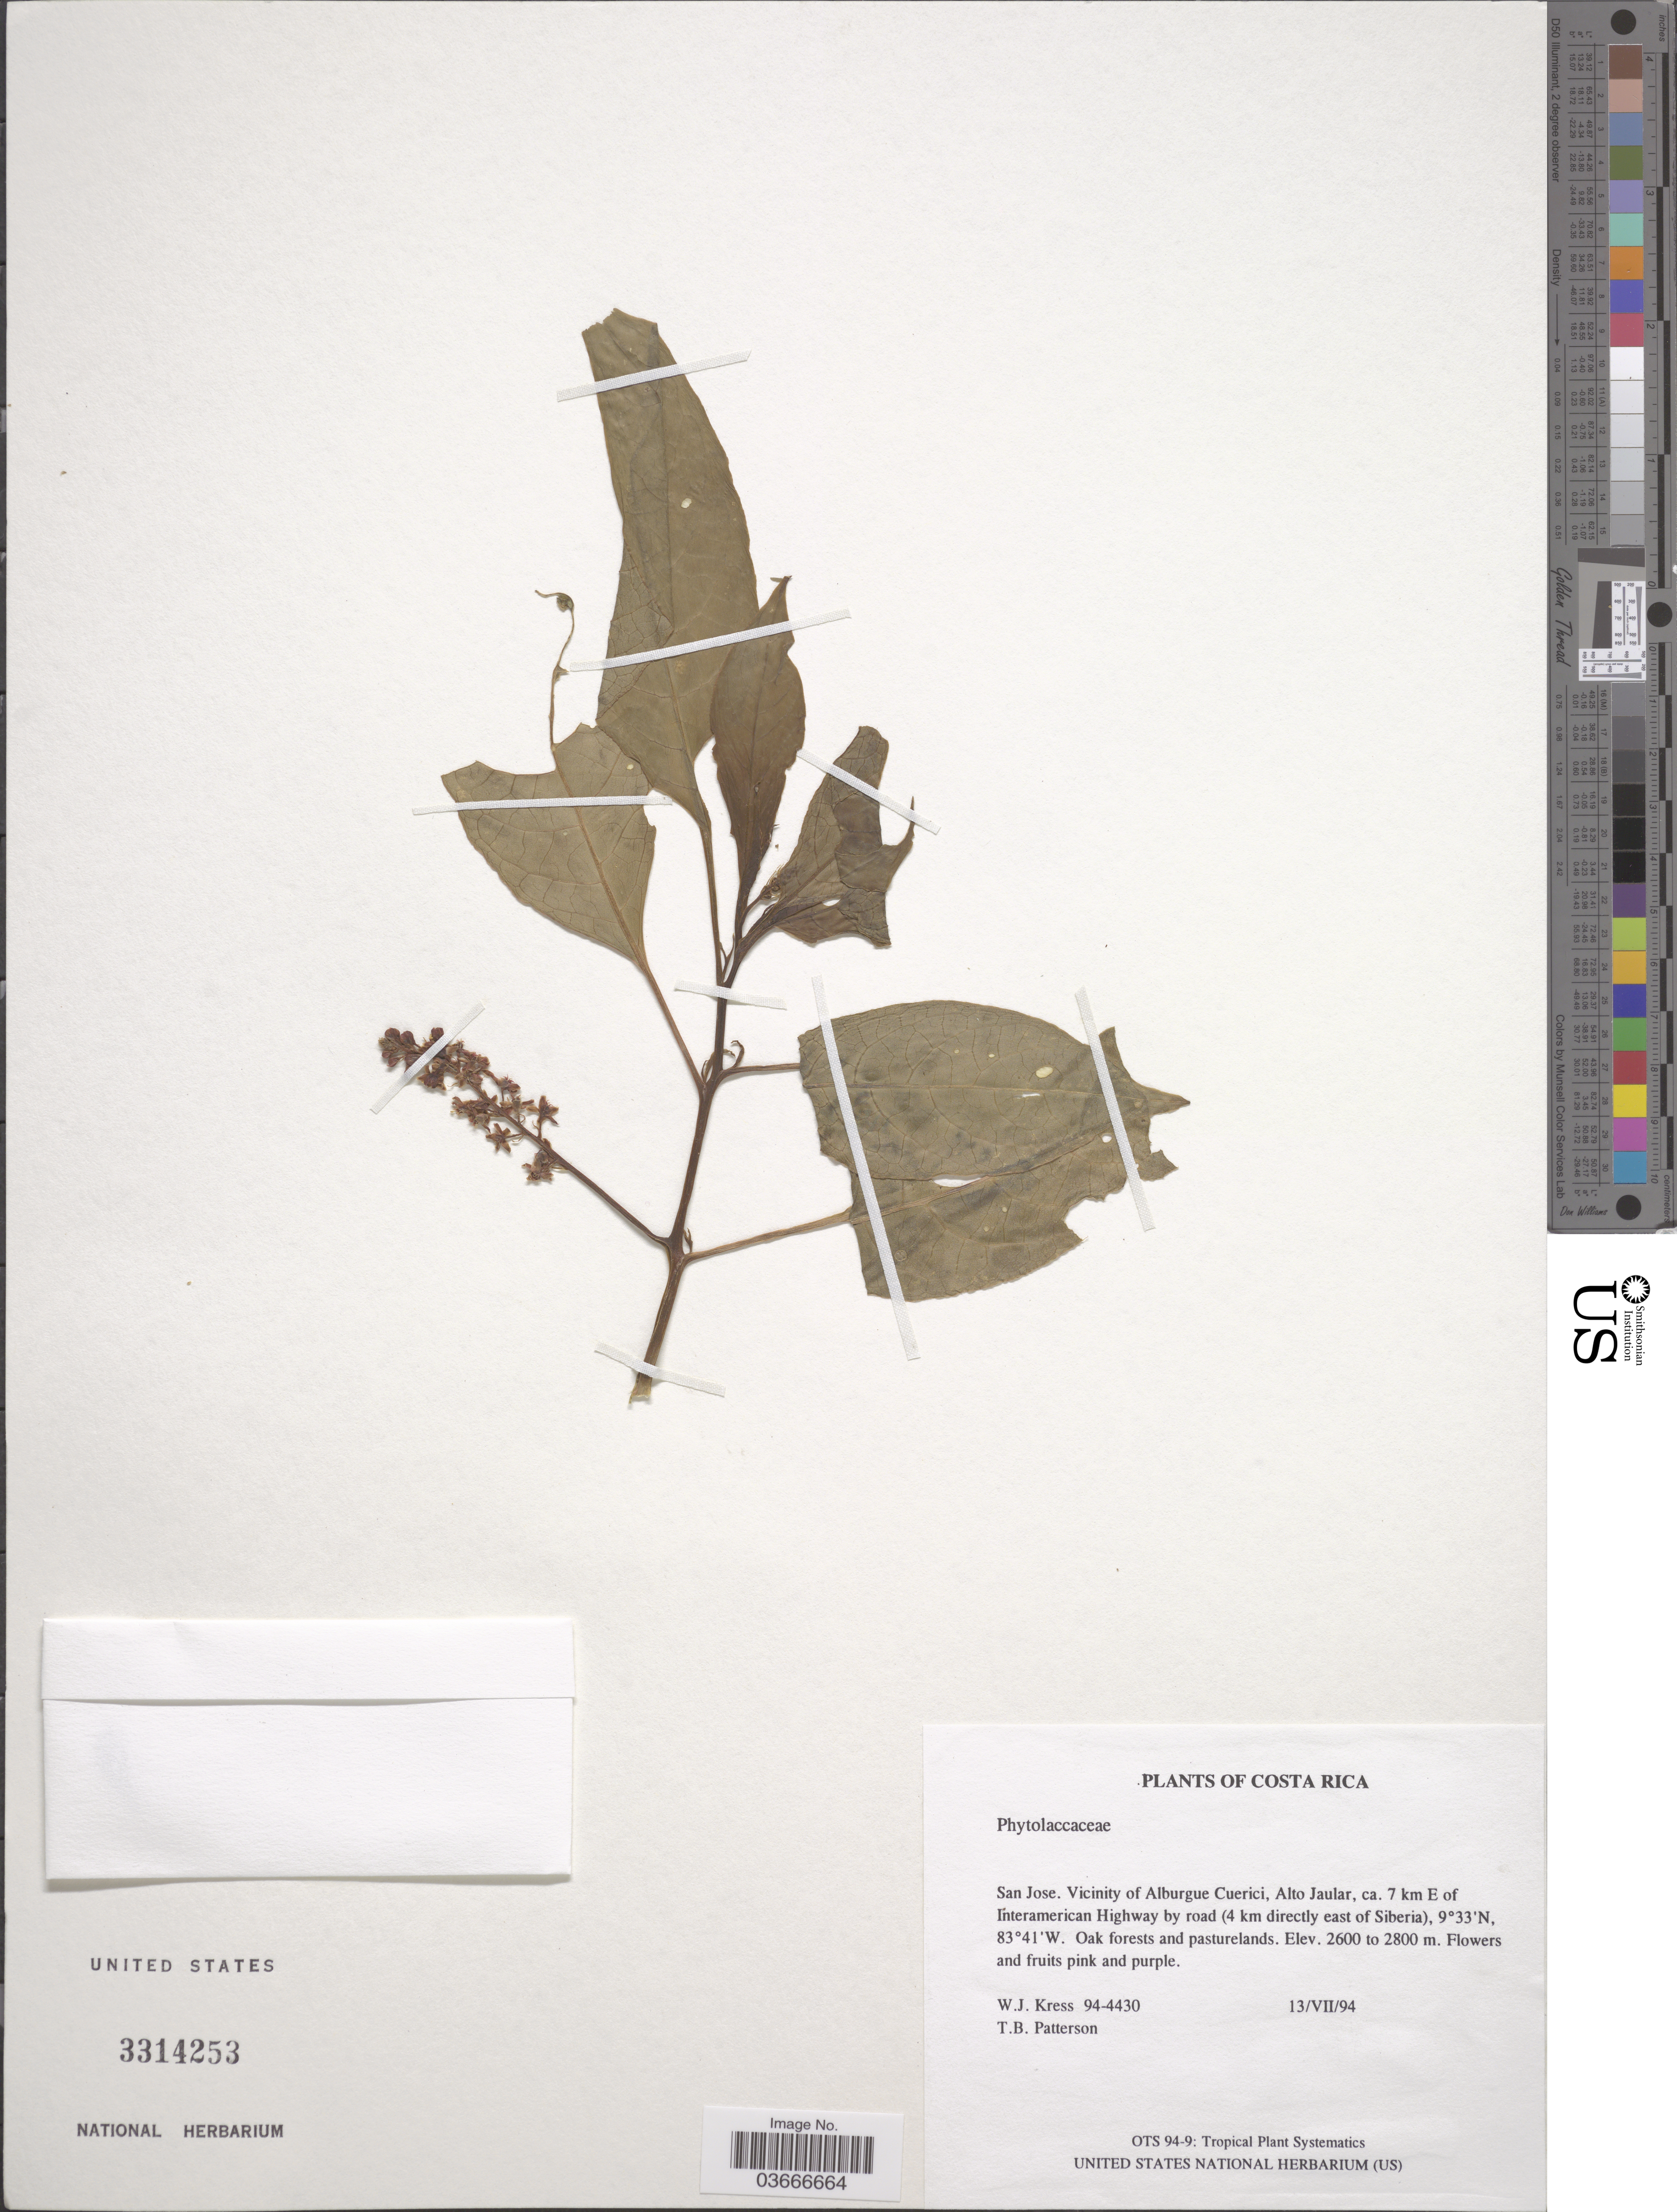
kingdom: Plantae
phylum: Tracheophyta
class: Magnoliopsida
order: Caryophyllales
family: Phytolaccaceae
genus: Phytolacca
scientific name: Phytolacca sp.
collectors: W. J. Kress & T. B. Patterson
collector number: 94-4430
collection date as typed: Transcribed d/m/y: 13/7/94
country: Costa Rica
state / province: San José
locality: Vicinity of Alburgue Cuerici, Alto Jaular, ca. 7 km E of Interamerican Highway by road (4 km directly east of Siberia).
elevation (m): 2600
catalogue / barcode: US 3314253